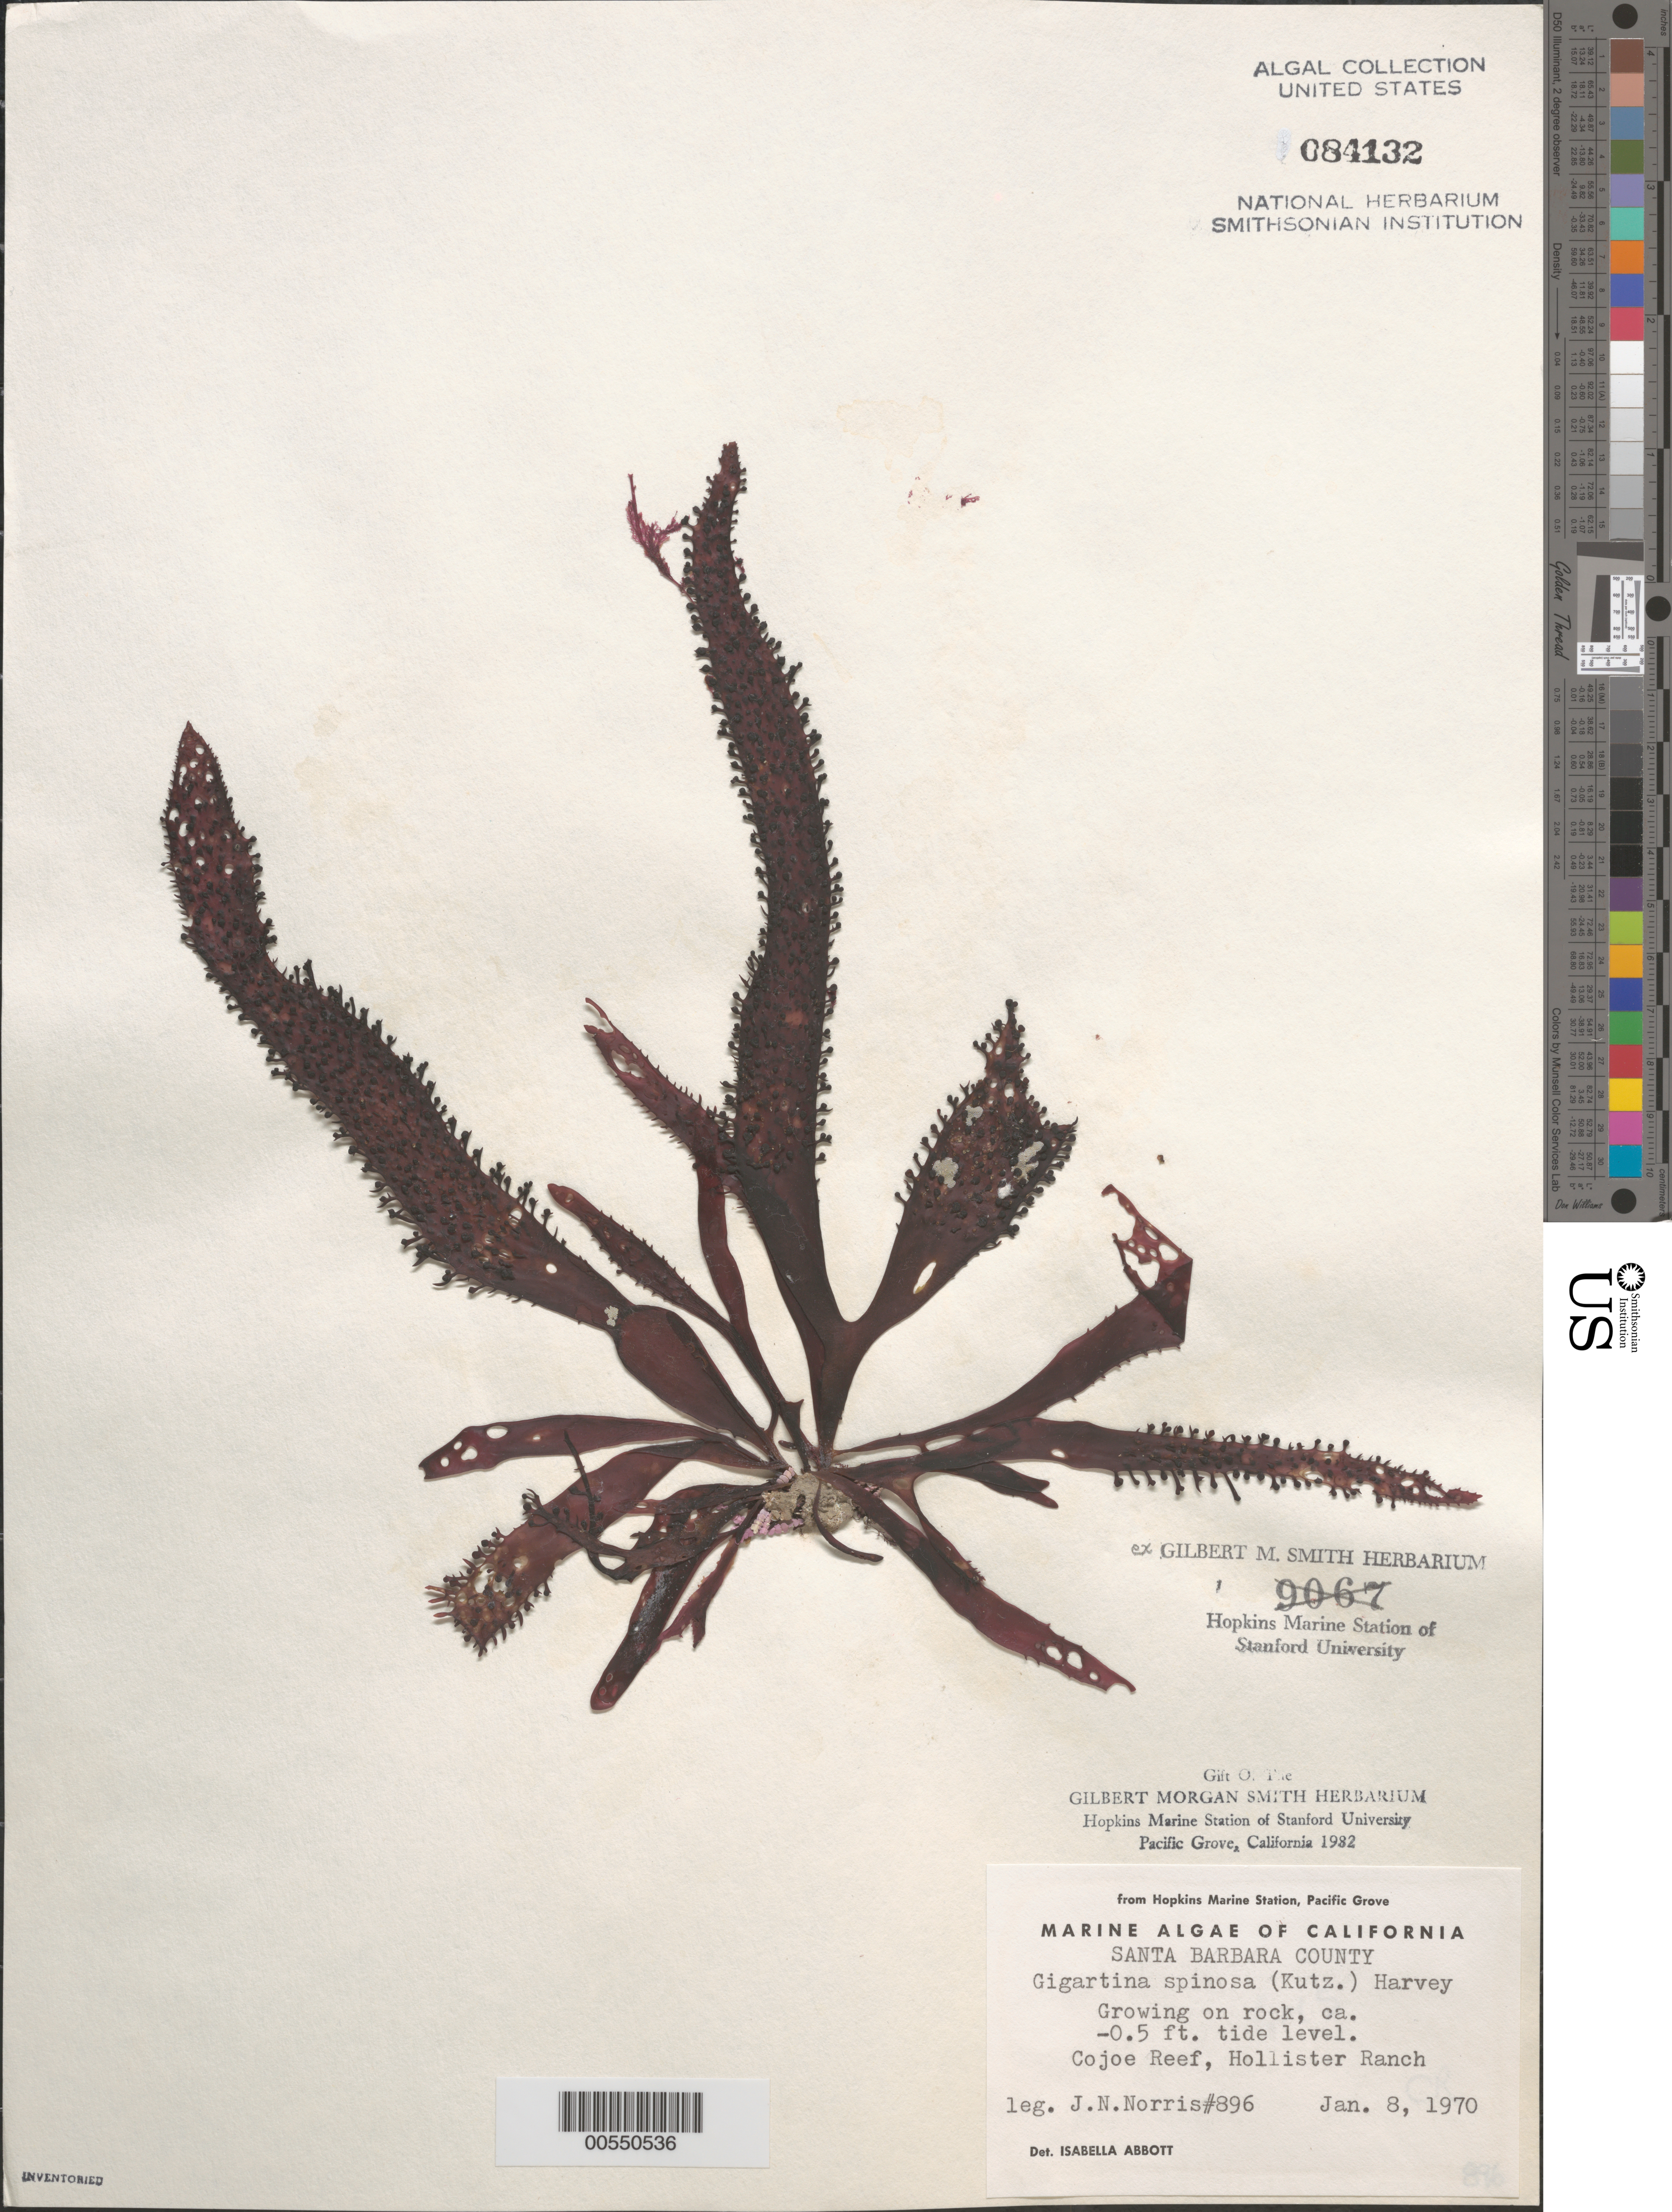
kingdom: Plantae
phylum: Rhodophyta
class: Florideophyceae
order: Gigartinales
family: Gigartinaceae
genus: Chondracanthus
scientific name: Chondracanthus spinosus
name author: (Kütz.) Guiry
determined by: Algae name updating Project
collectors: J. N. Norris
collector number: JN-896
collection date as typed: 08 Jan 1970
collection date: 1970-01-08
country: United States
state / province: California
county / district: Santa Barbara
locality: Cojo Reef, Hollister Ranch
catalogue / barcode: US 84132